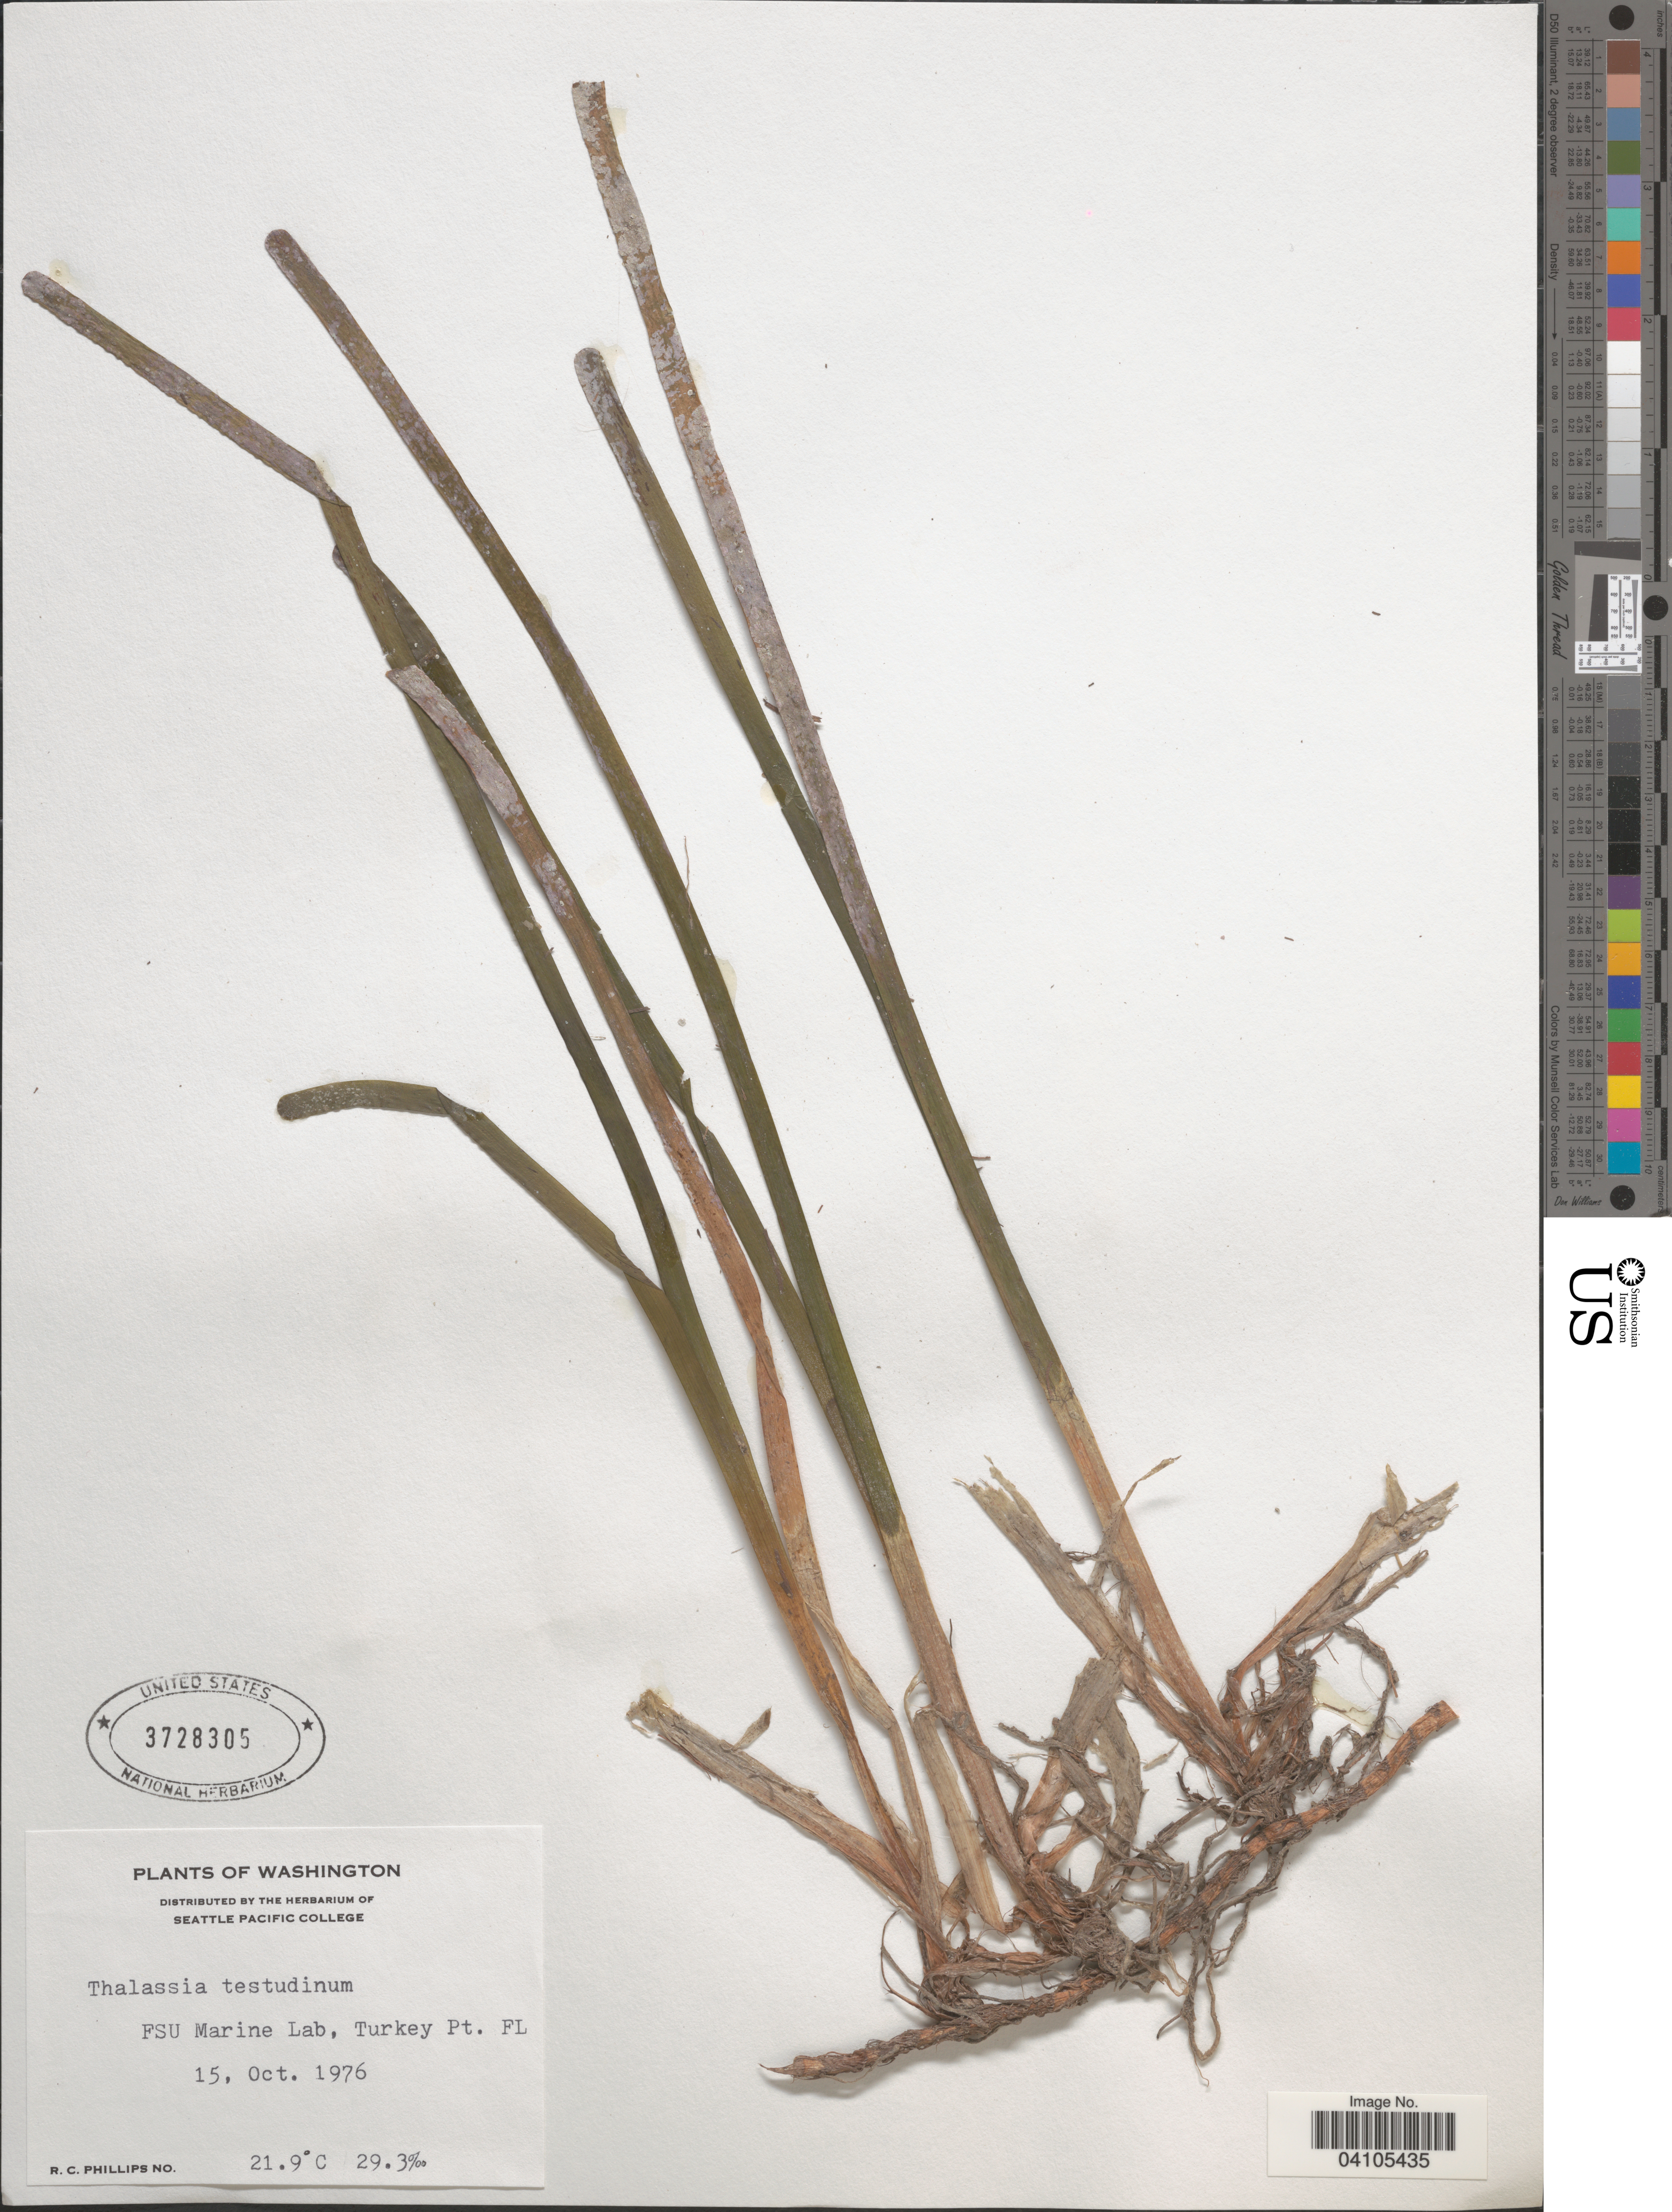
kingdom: Plantae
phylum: Tracheophyta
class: Liliopsida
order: Alismatales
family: Hydrocharitaceae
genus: Thalassia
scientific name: Thalassia testudinum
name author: Banks & Sol. ex K.D. Koenig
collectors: R. C. Phillips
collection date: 1976-10-15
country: United States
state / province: Florida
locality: FSU Marine Lab, Turkey Pt.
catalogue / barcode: US 3728305